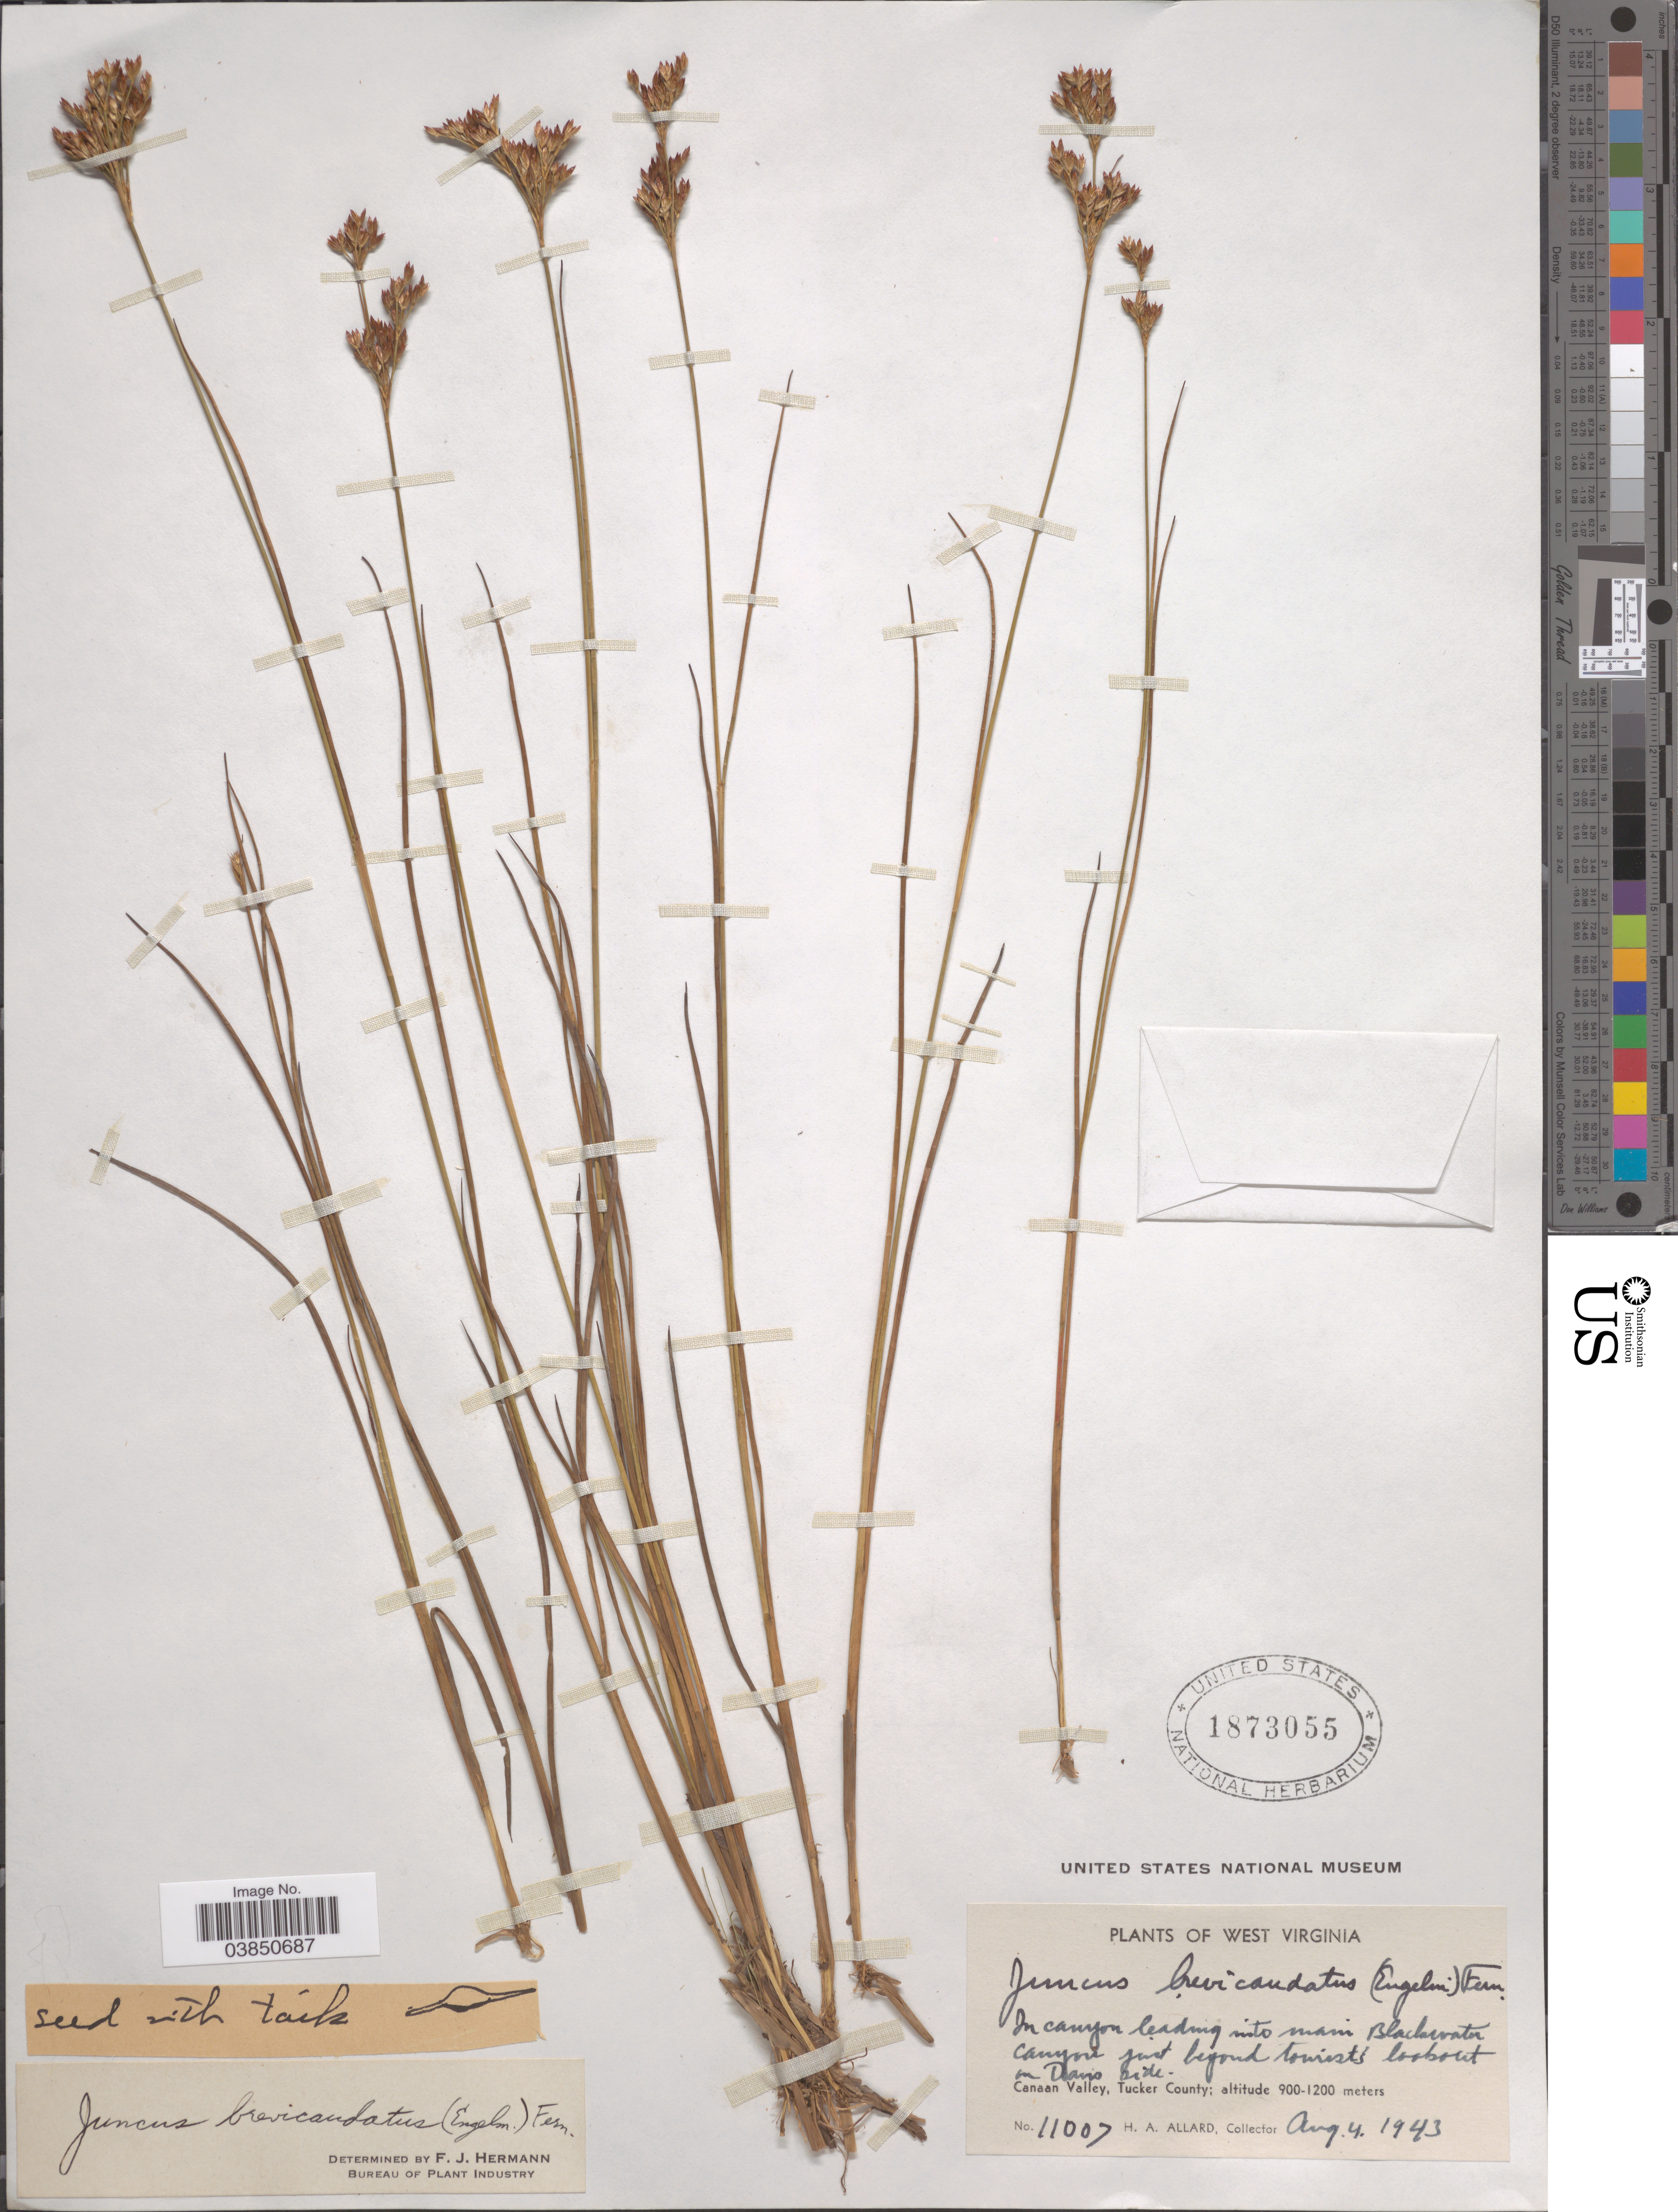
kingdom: Plantae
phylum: Tracheophyta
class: Liliopsida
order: Poales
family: Juncaceae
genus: Juncus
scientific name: Juncus brevicaudatus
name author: (Engelm.) Fernald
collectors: H. A. Allard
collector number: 11007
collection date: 1943-08-04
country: United States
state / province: West Virginia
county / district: Tucker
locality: Lin canyon leading into main Blackwater Canyon just beyond tourists lookout on Davis side. Canaan Valley, Tucker County.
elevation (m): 900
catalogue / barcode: US 1873055